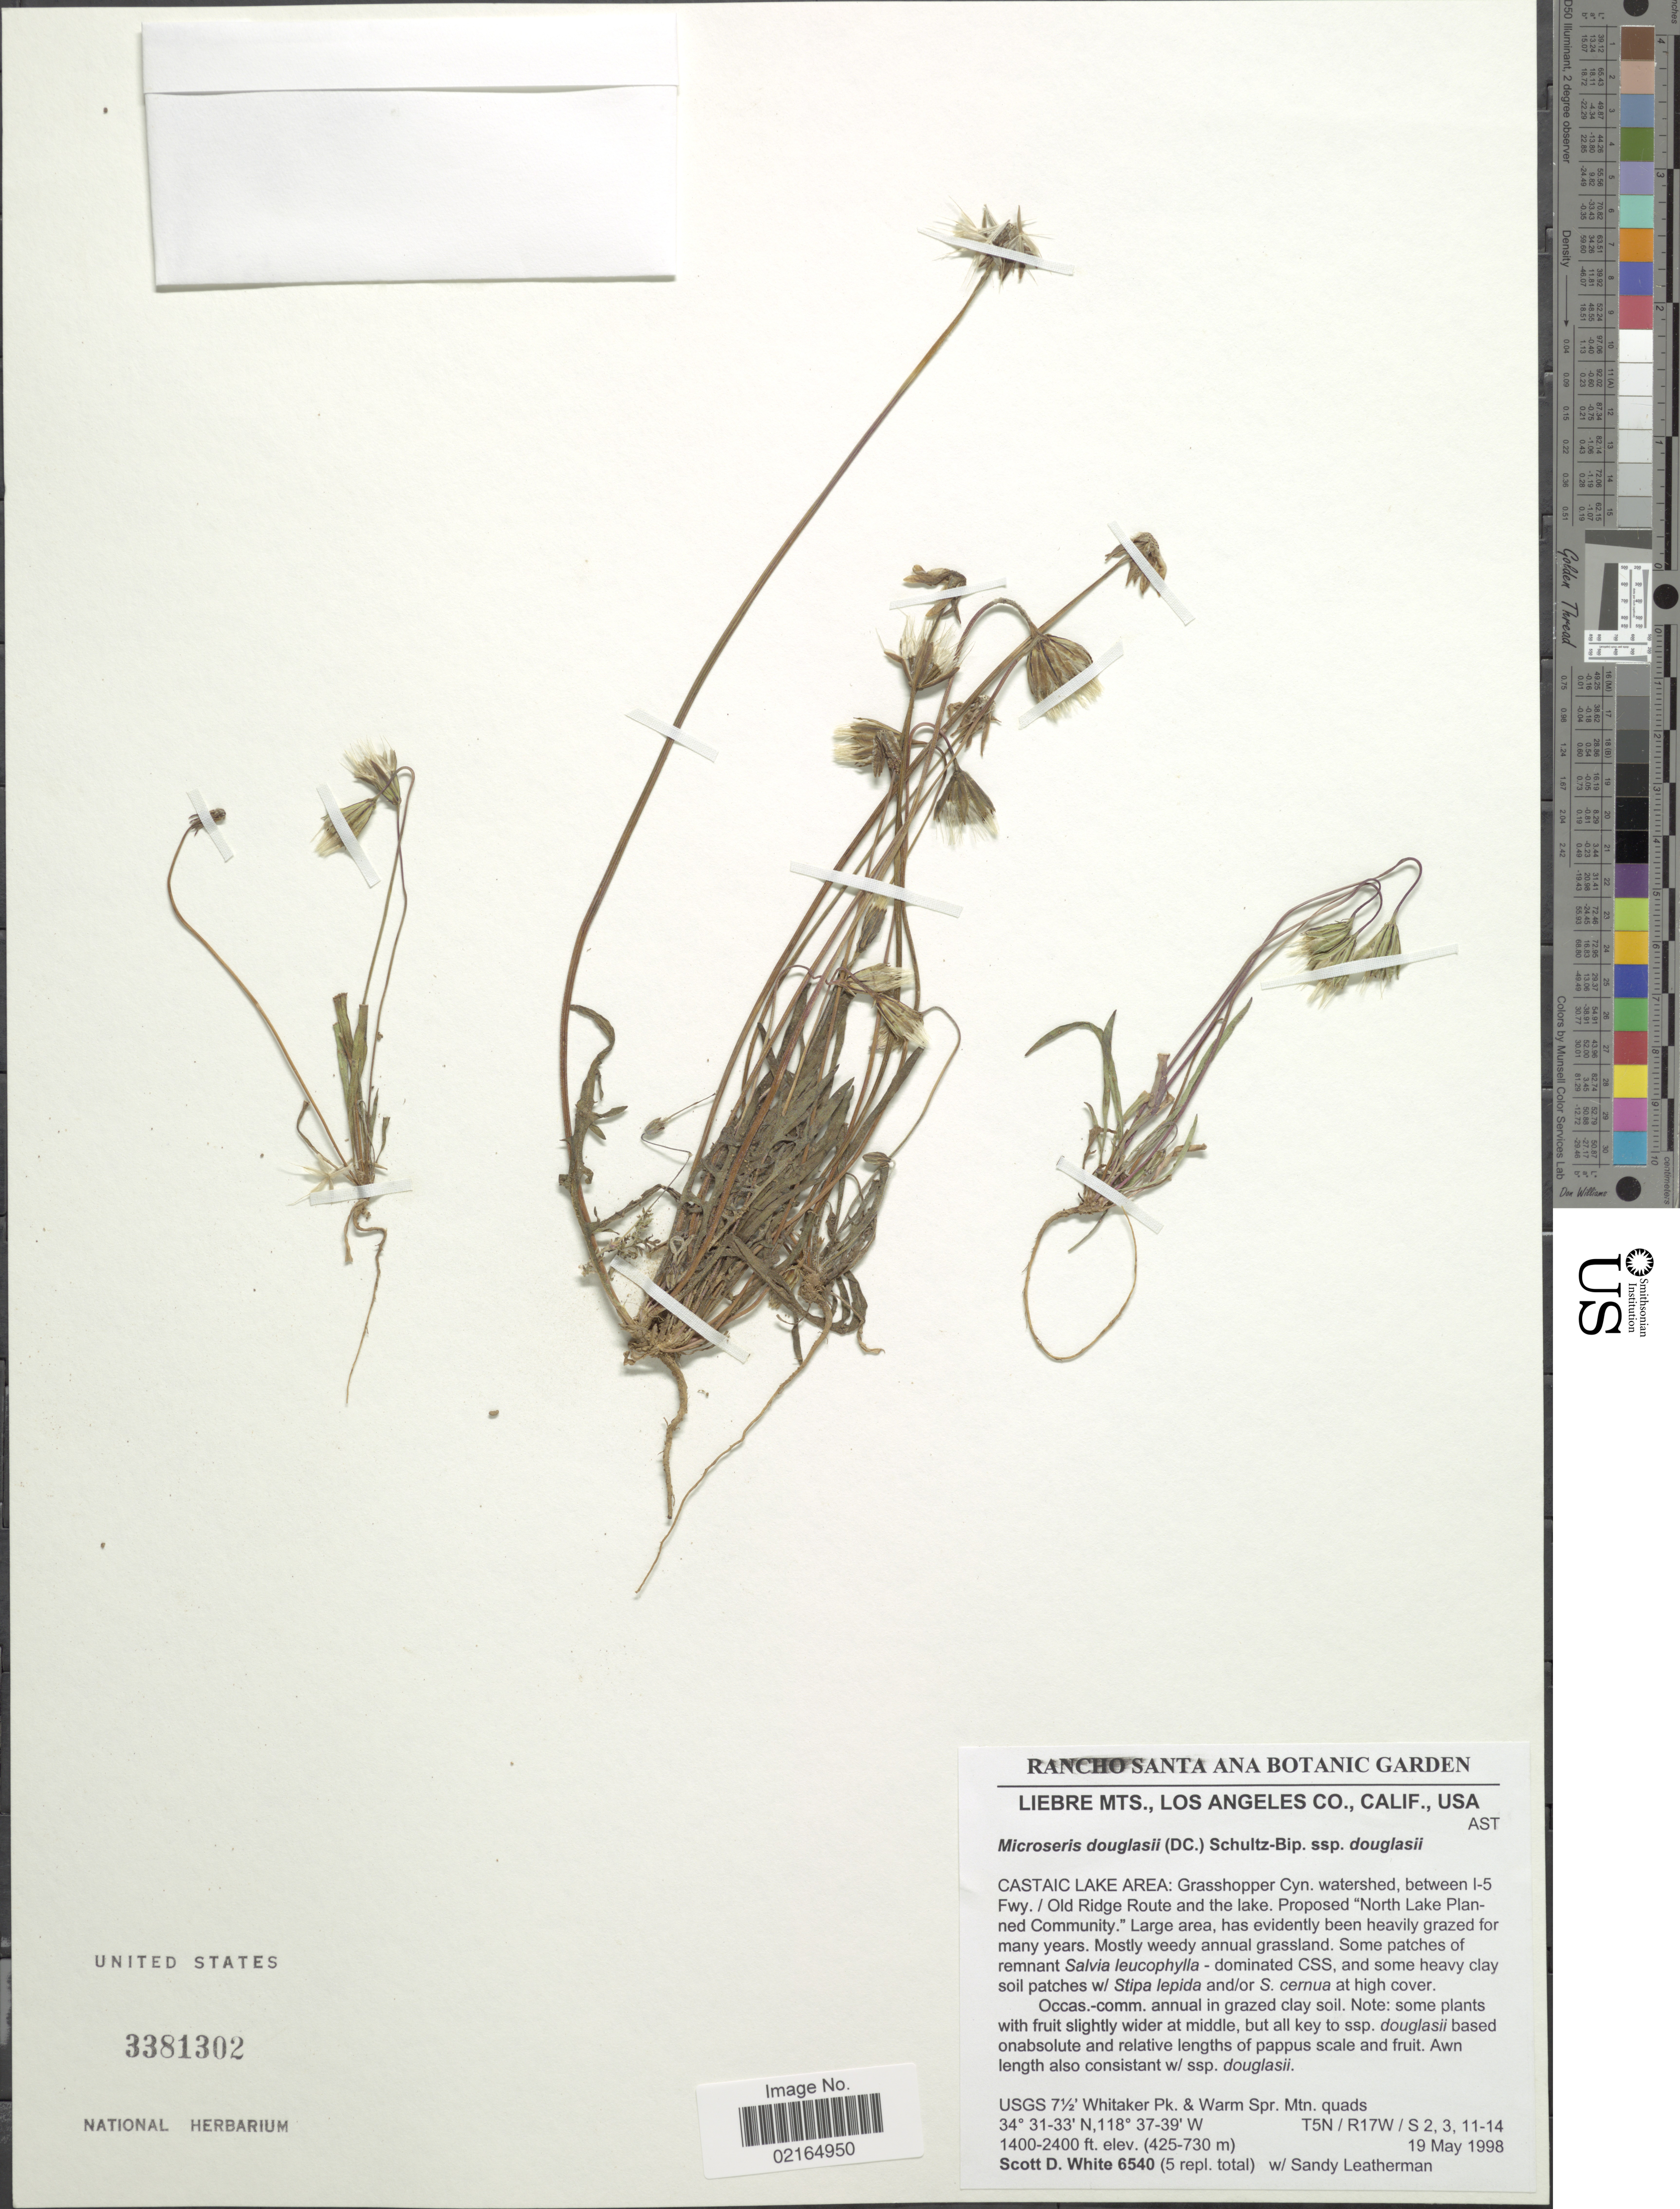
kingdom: Plantae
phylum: Tracheophyta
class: Magnoliopsida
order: Asterales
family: Asteraceae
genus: Microseris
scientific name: Microseris douglasii subsp. douglasii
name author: (DC.) Sch. Bip.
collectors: S. White & S. Leatherman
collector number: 6540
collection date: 1998-05-19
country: United States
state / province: California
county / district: Los Angeles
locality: Liebre Mts., Los Angeles Co., Castaic Lake Area: Grasshopper Cyn. watershed, between I-5 Fwy./ Old Ridge Route and the lake, Proposed "North Lake Planned Community.", large area, USGD 7 1/2 Whitaker Pk. & Warm Spr. Mtn. quads, T5N/R17W/S 2, 3, 11-14.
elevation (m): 427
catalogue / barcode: US 3381302